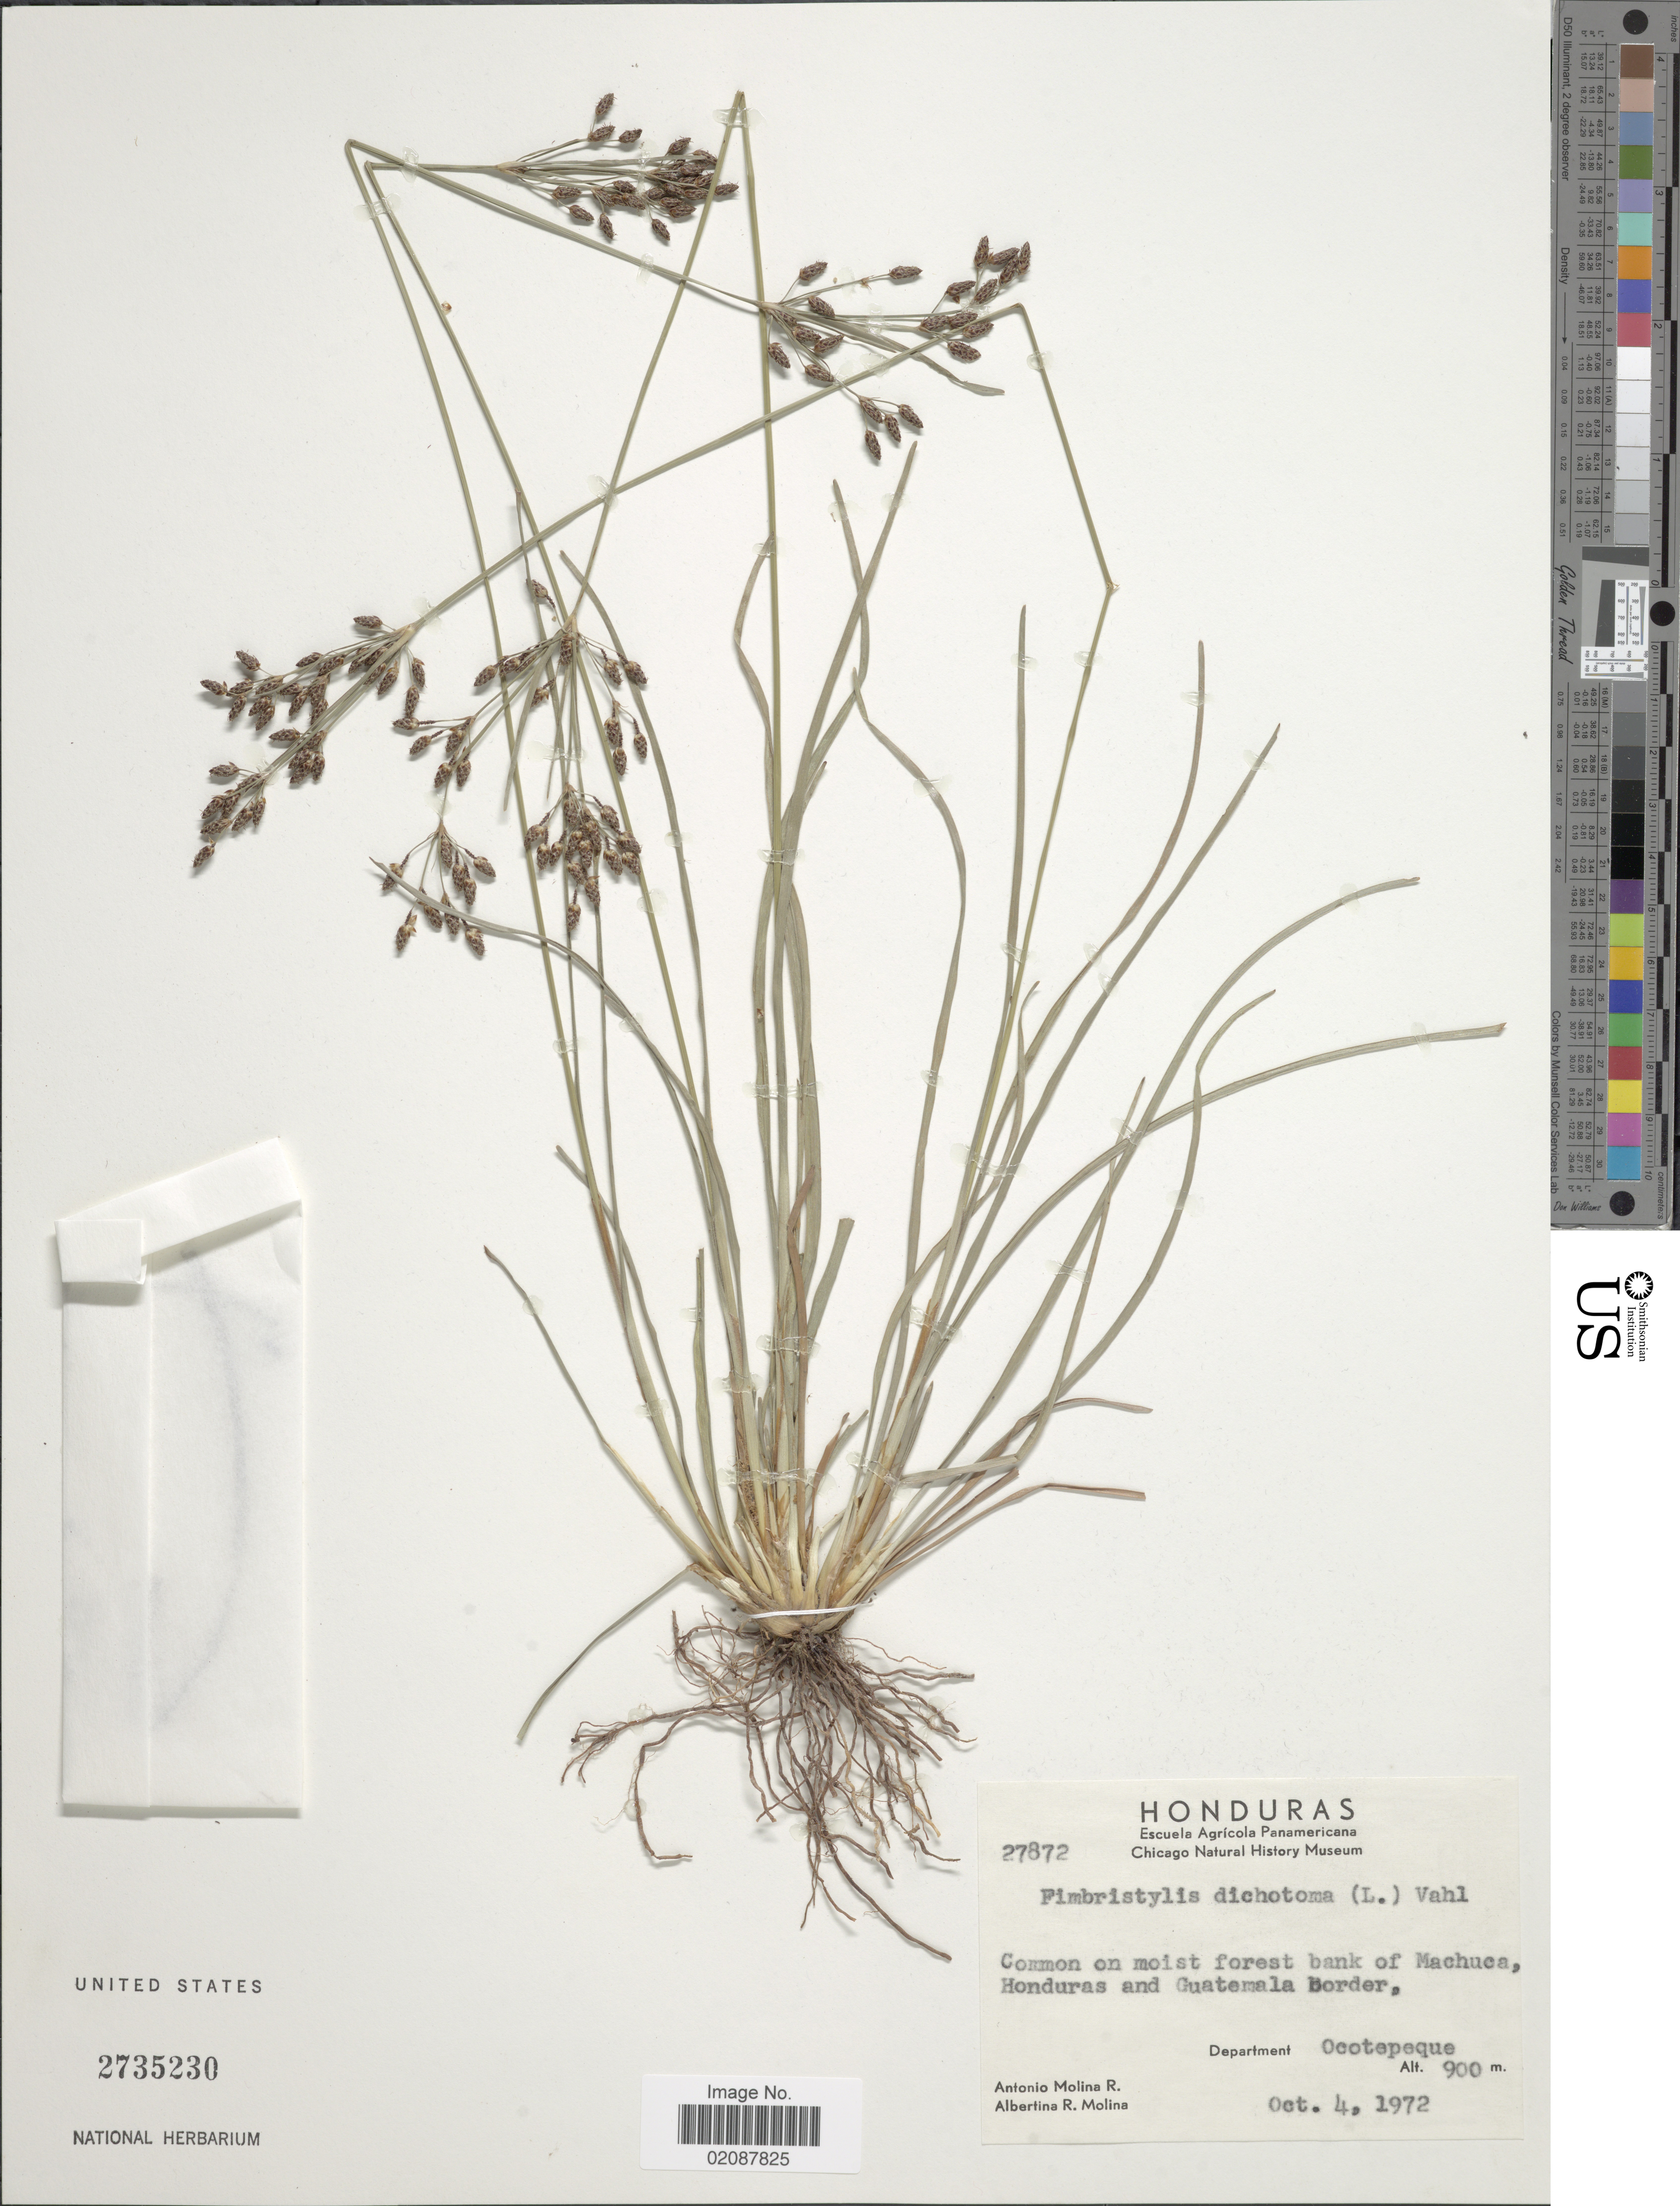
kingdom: Plantae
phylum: Tracheophyta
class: Liliopsida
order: Poales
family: Cyperaceae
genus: Fimbristylis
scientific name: Fimbristylis dichotoma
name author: (L.) Vahl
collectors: A. Molina R. & A. R. Molina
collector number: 27872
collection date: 1972-10-04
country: Honduras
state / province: Ocotepeque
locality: Common on moist forest bank Machuca, Honduras and Guatemala Border, Department Ocotepeque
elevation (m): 900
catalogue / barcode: US 2735230